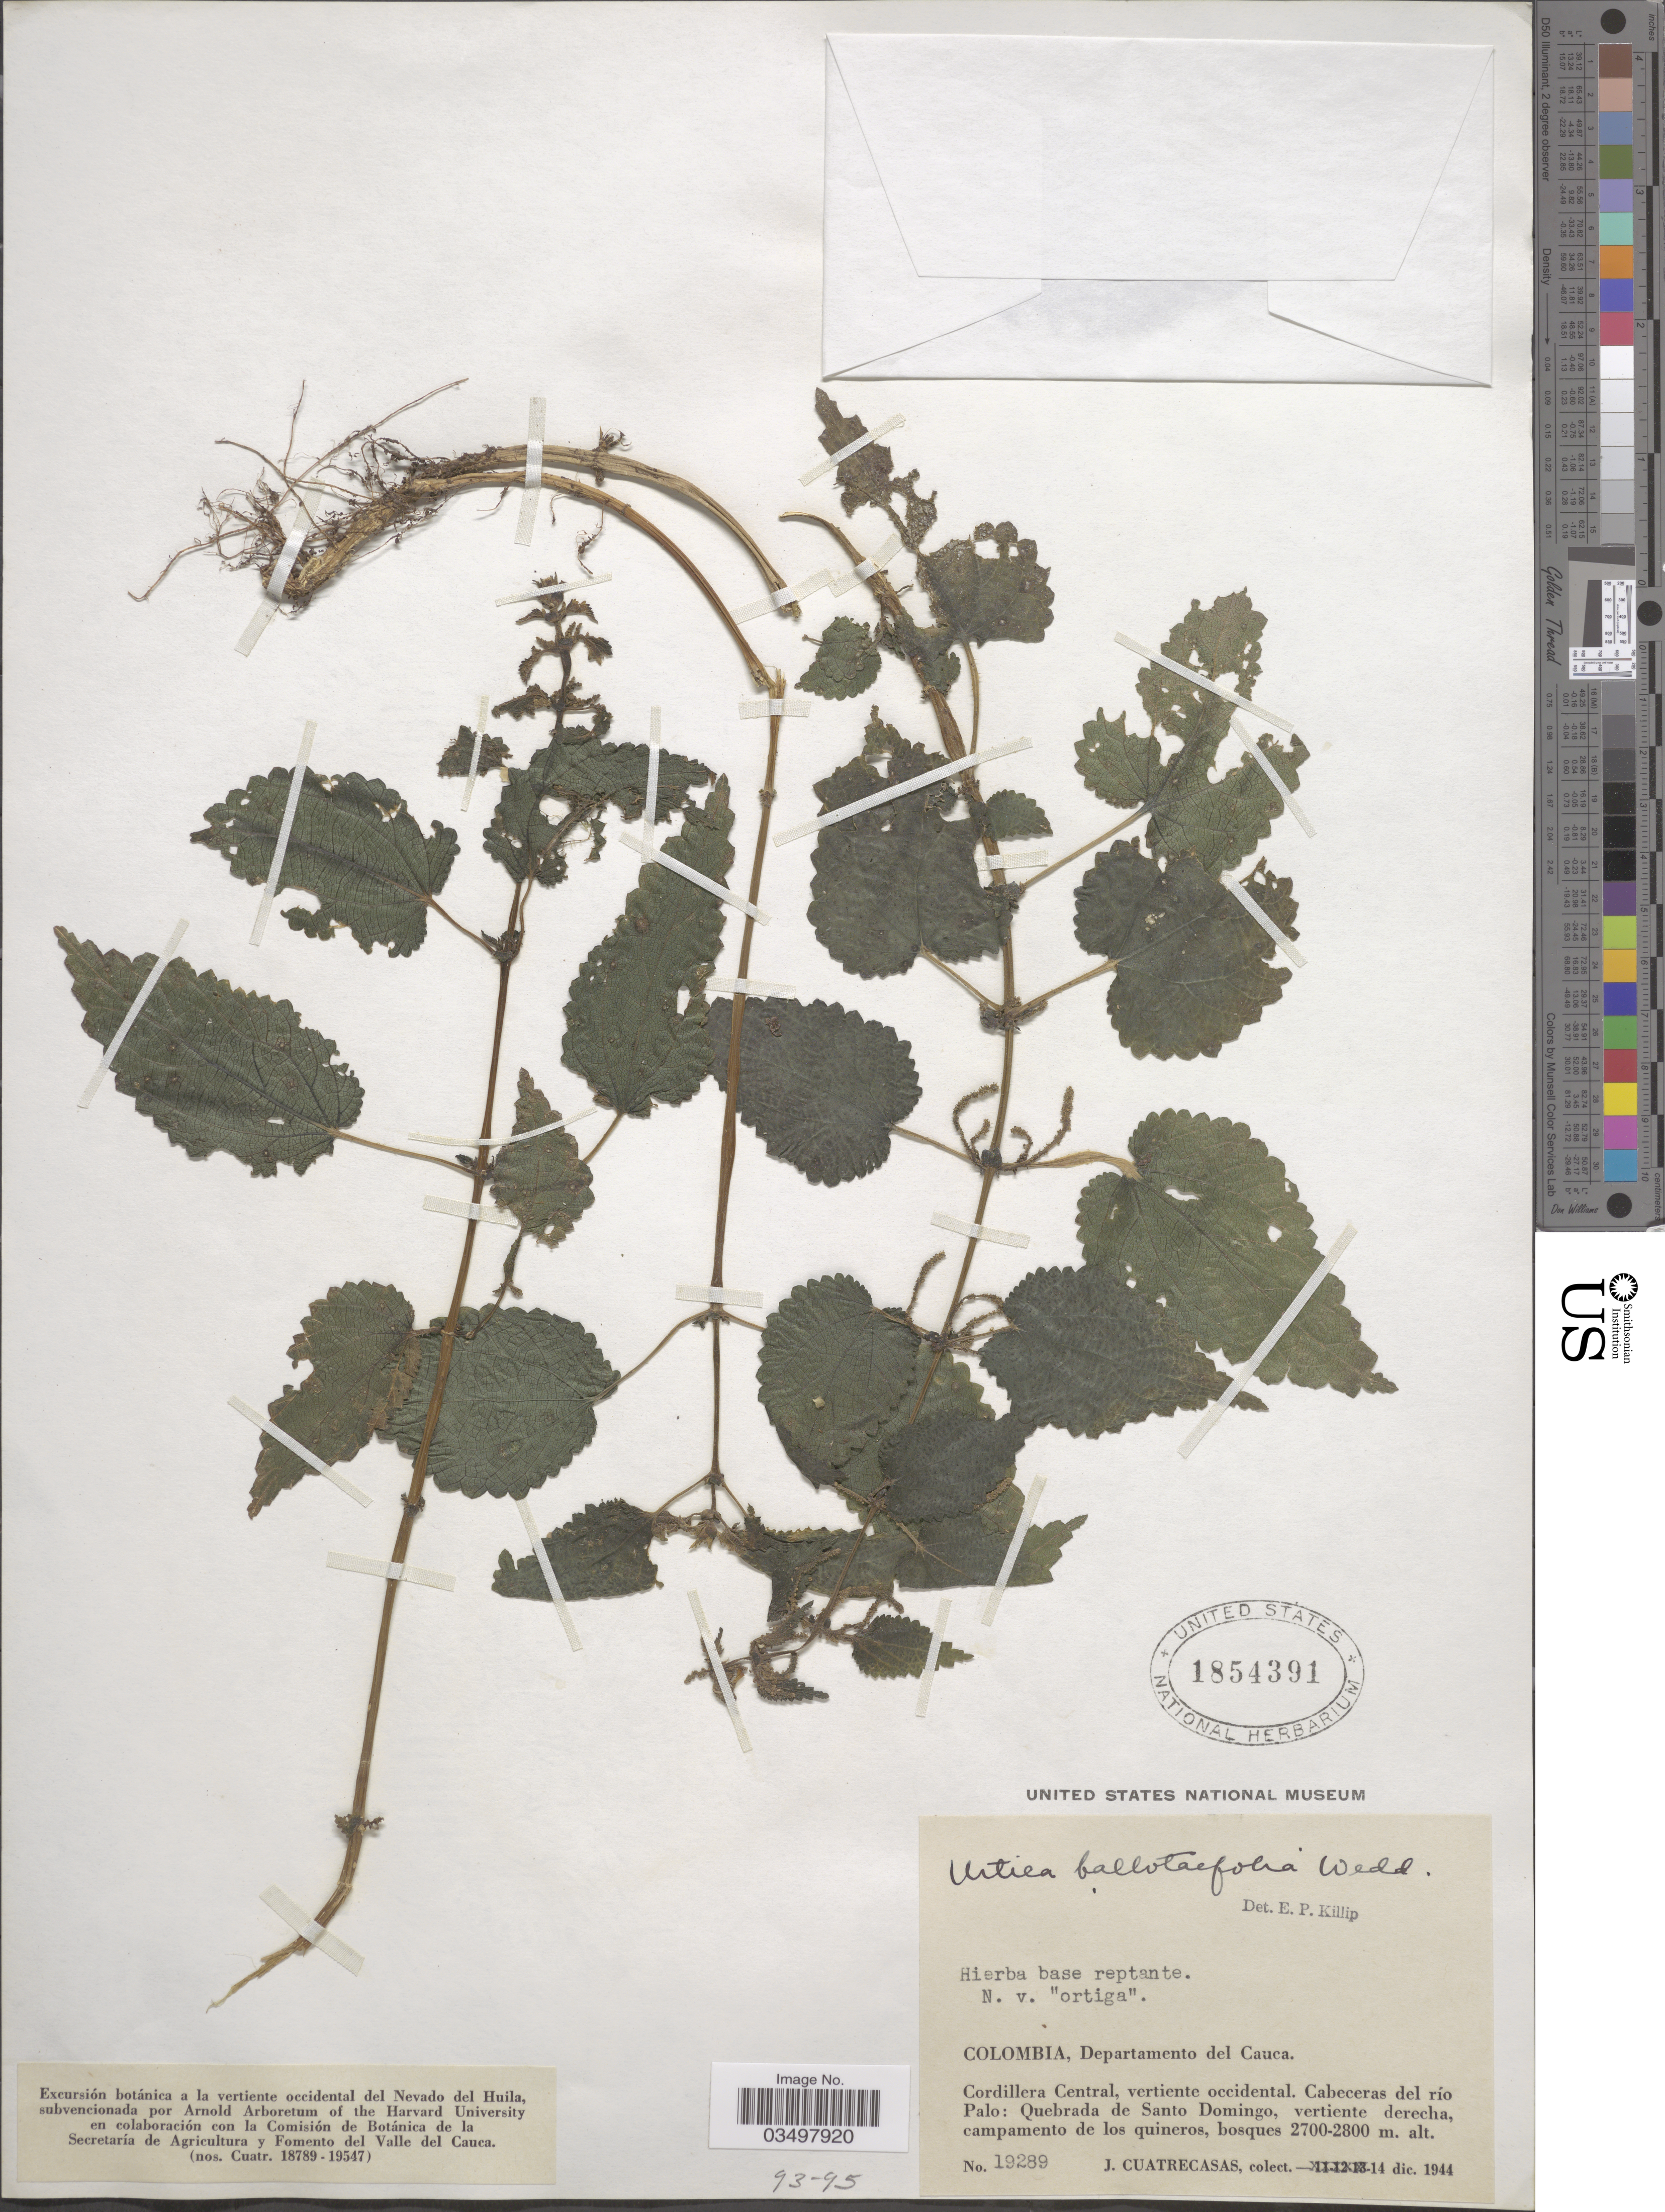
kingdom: Plantae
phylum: Tracheophyta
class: Magnoliopsida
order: Rosales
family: Urticaceae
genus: Urtica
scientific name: Urtica ballotifolia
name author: Wedd.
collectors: J. Cuatrecasas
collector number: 19289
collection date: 1944-12-14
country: Colombia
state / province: Cauca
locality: Departamento del Cauca. Cordillera Central, vertiente occidental. Cabeceras del río Palo: Quebrada de Santo Domingo, vertiente derecha, campamento de los quineros.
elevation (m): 2700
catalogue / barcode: US 1854391